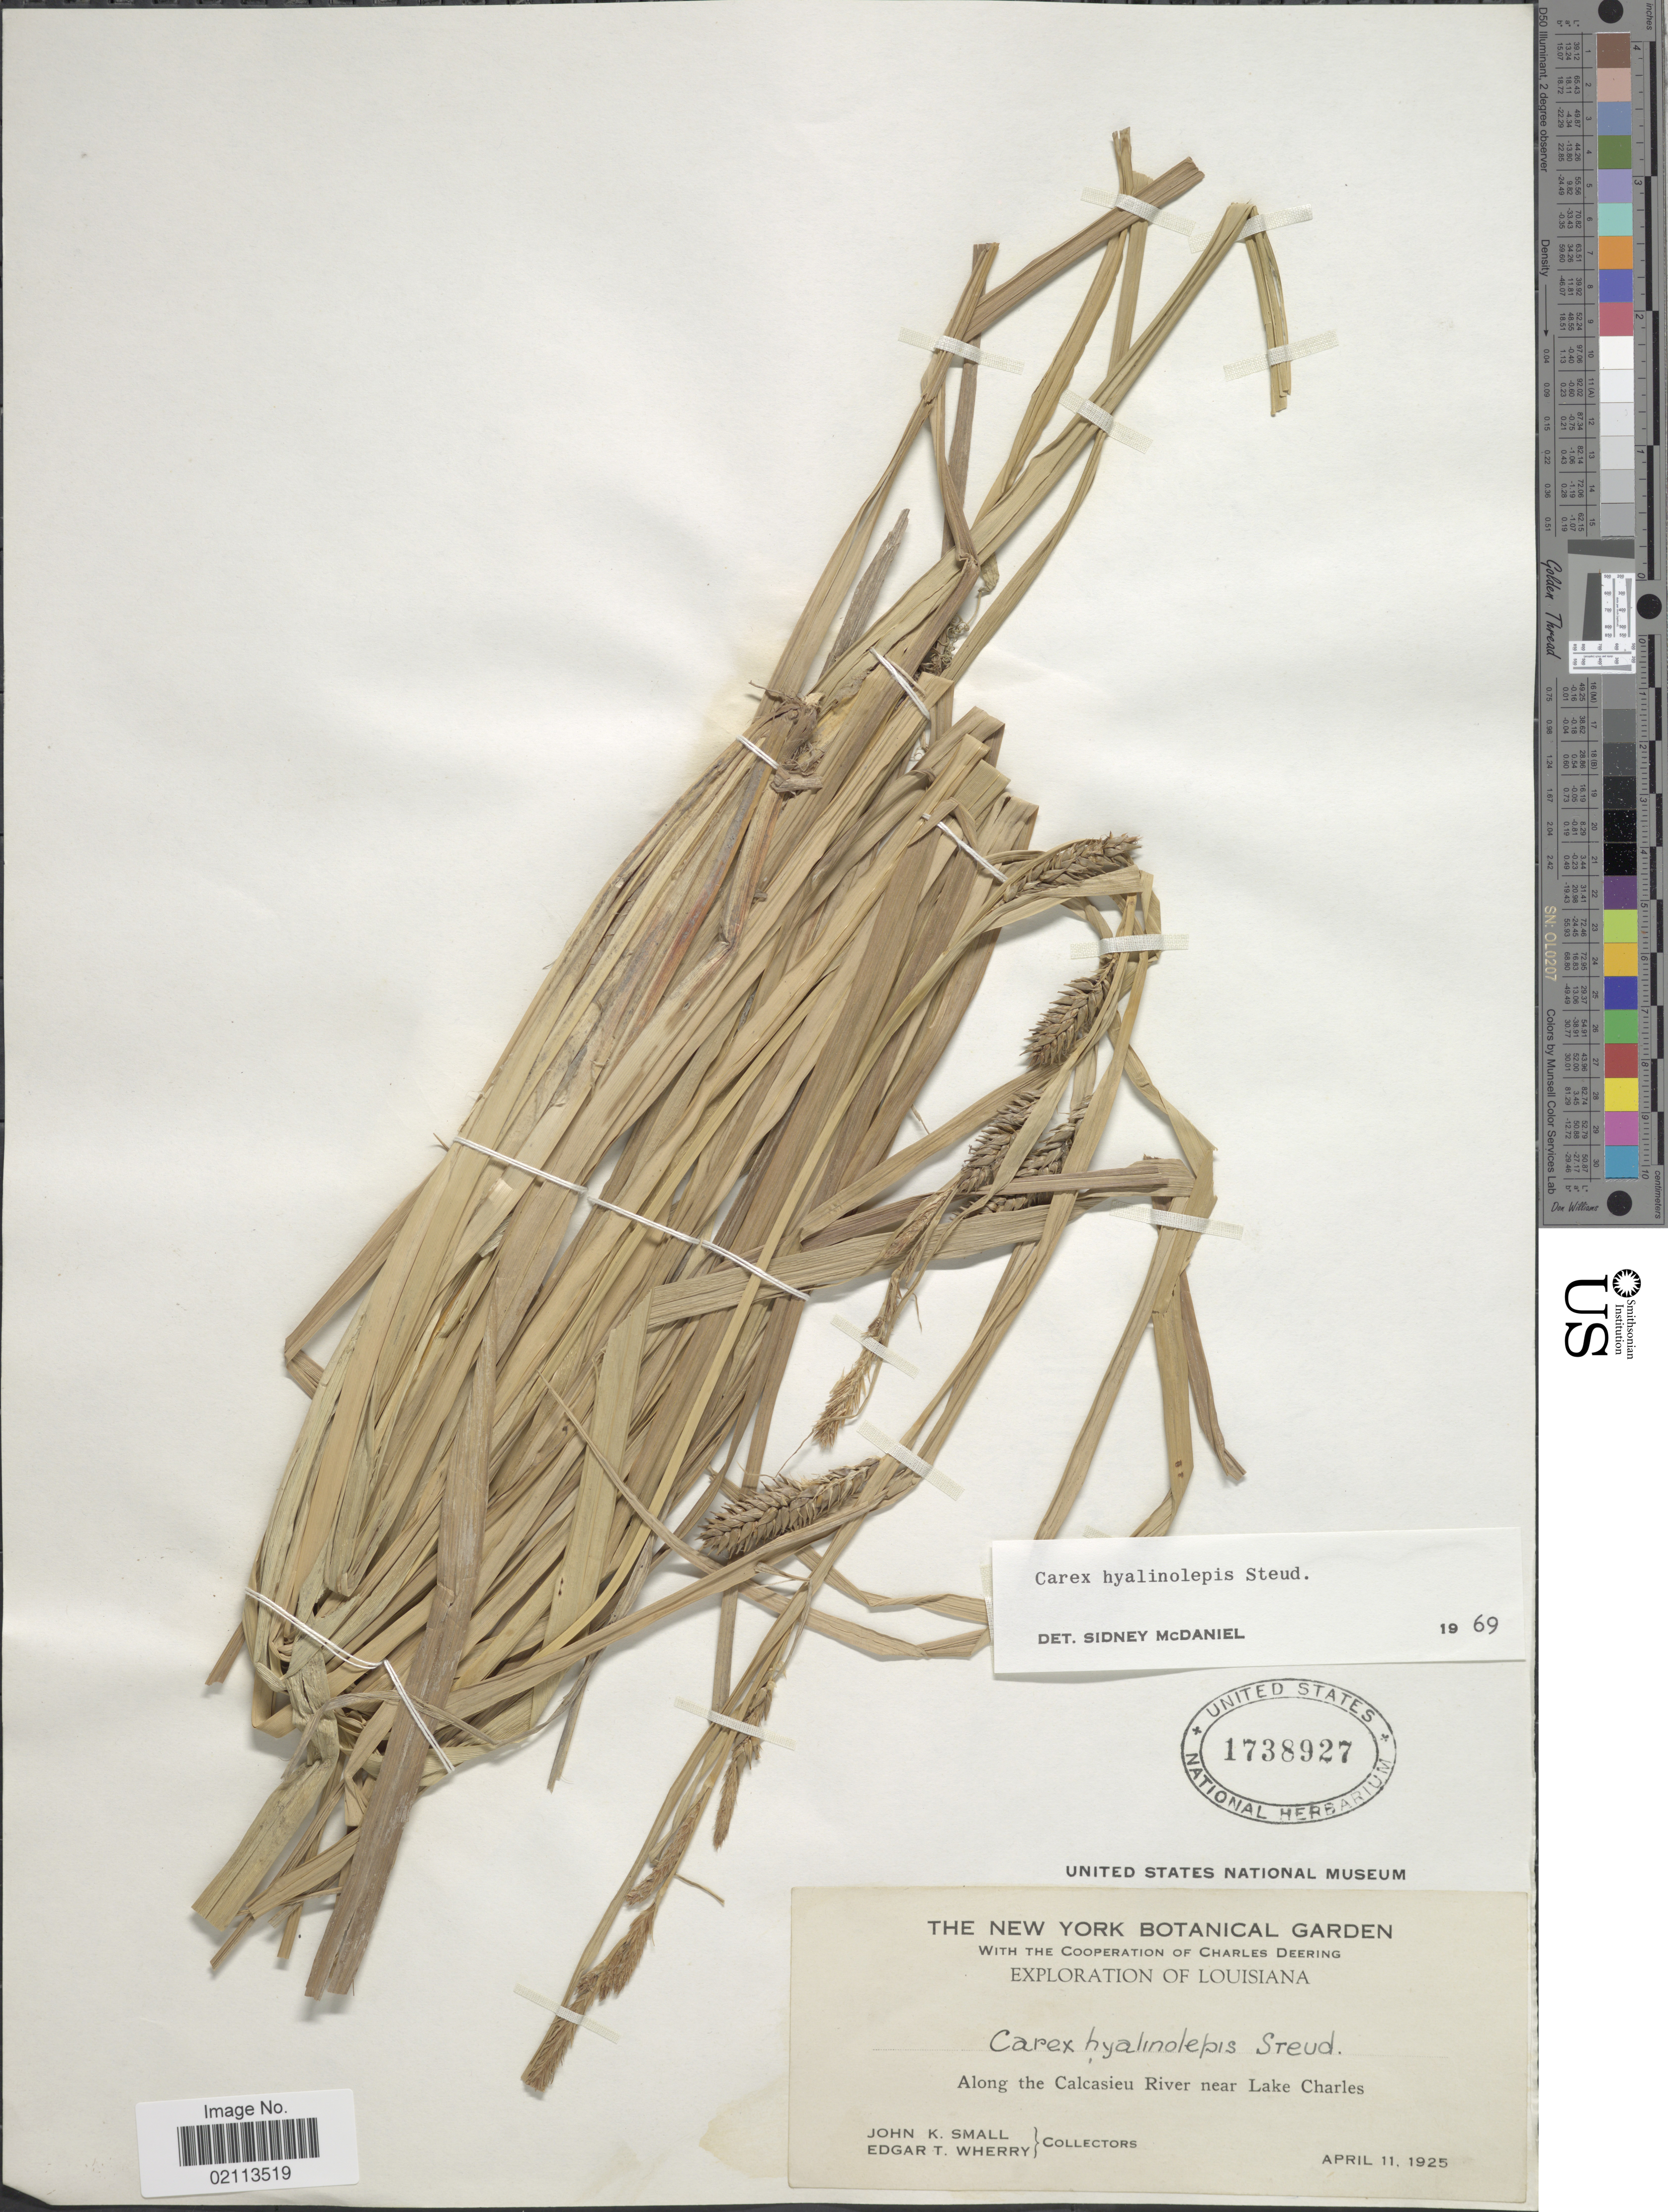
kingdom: Plantae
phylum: Tracheophyta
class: Liliopsida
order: Poales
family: Cyperaceae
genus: Carex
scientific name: Carex hyalinolepis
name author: Steud.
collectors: J. K. Small & E. T. Wherry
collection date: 1925-04-11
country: United States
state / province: Louisiana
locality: Along the Calcasieu River near Lake Charles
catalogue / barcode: US 1738927